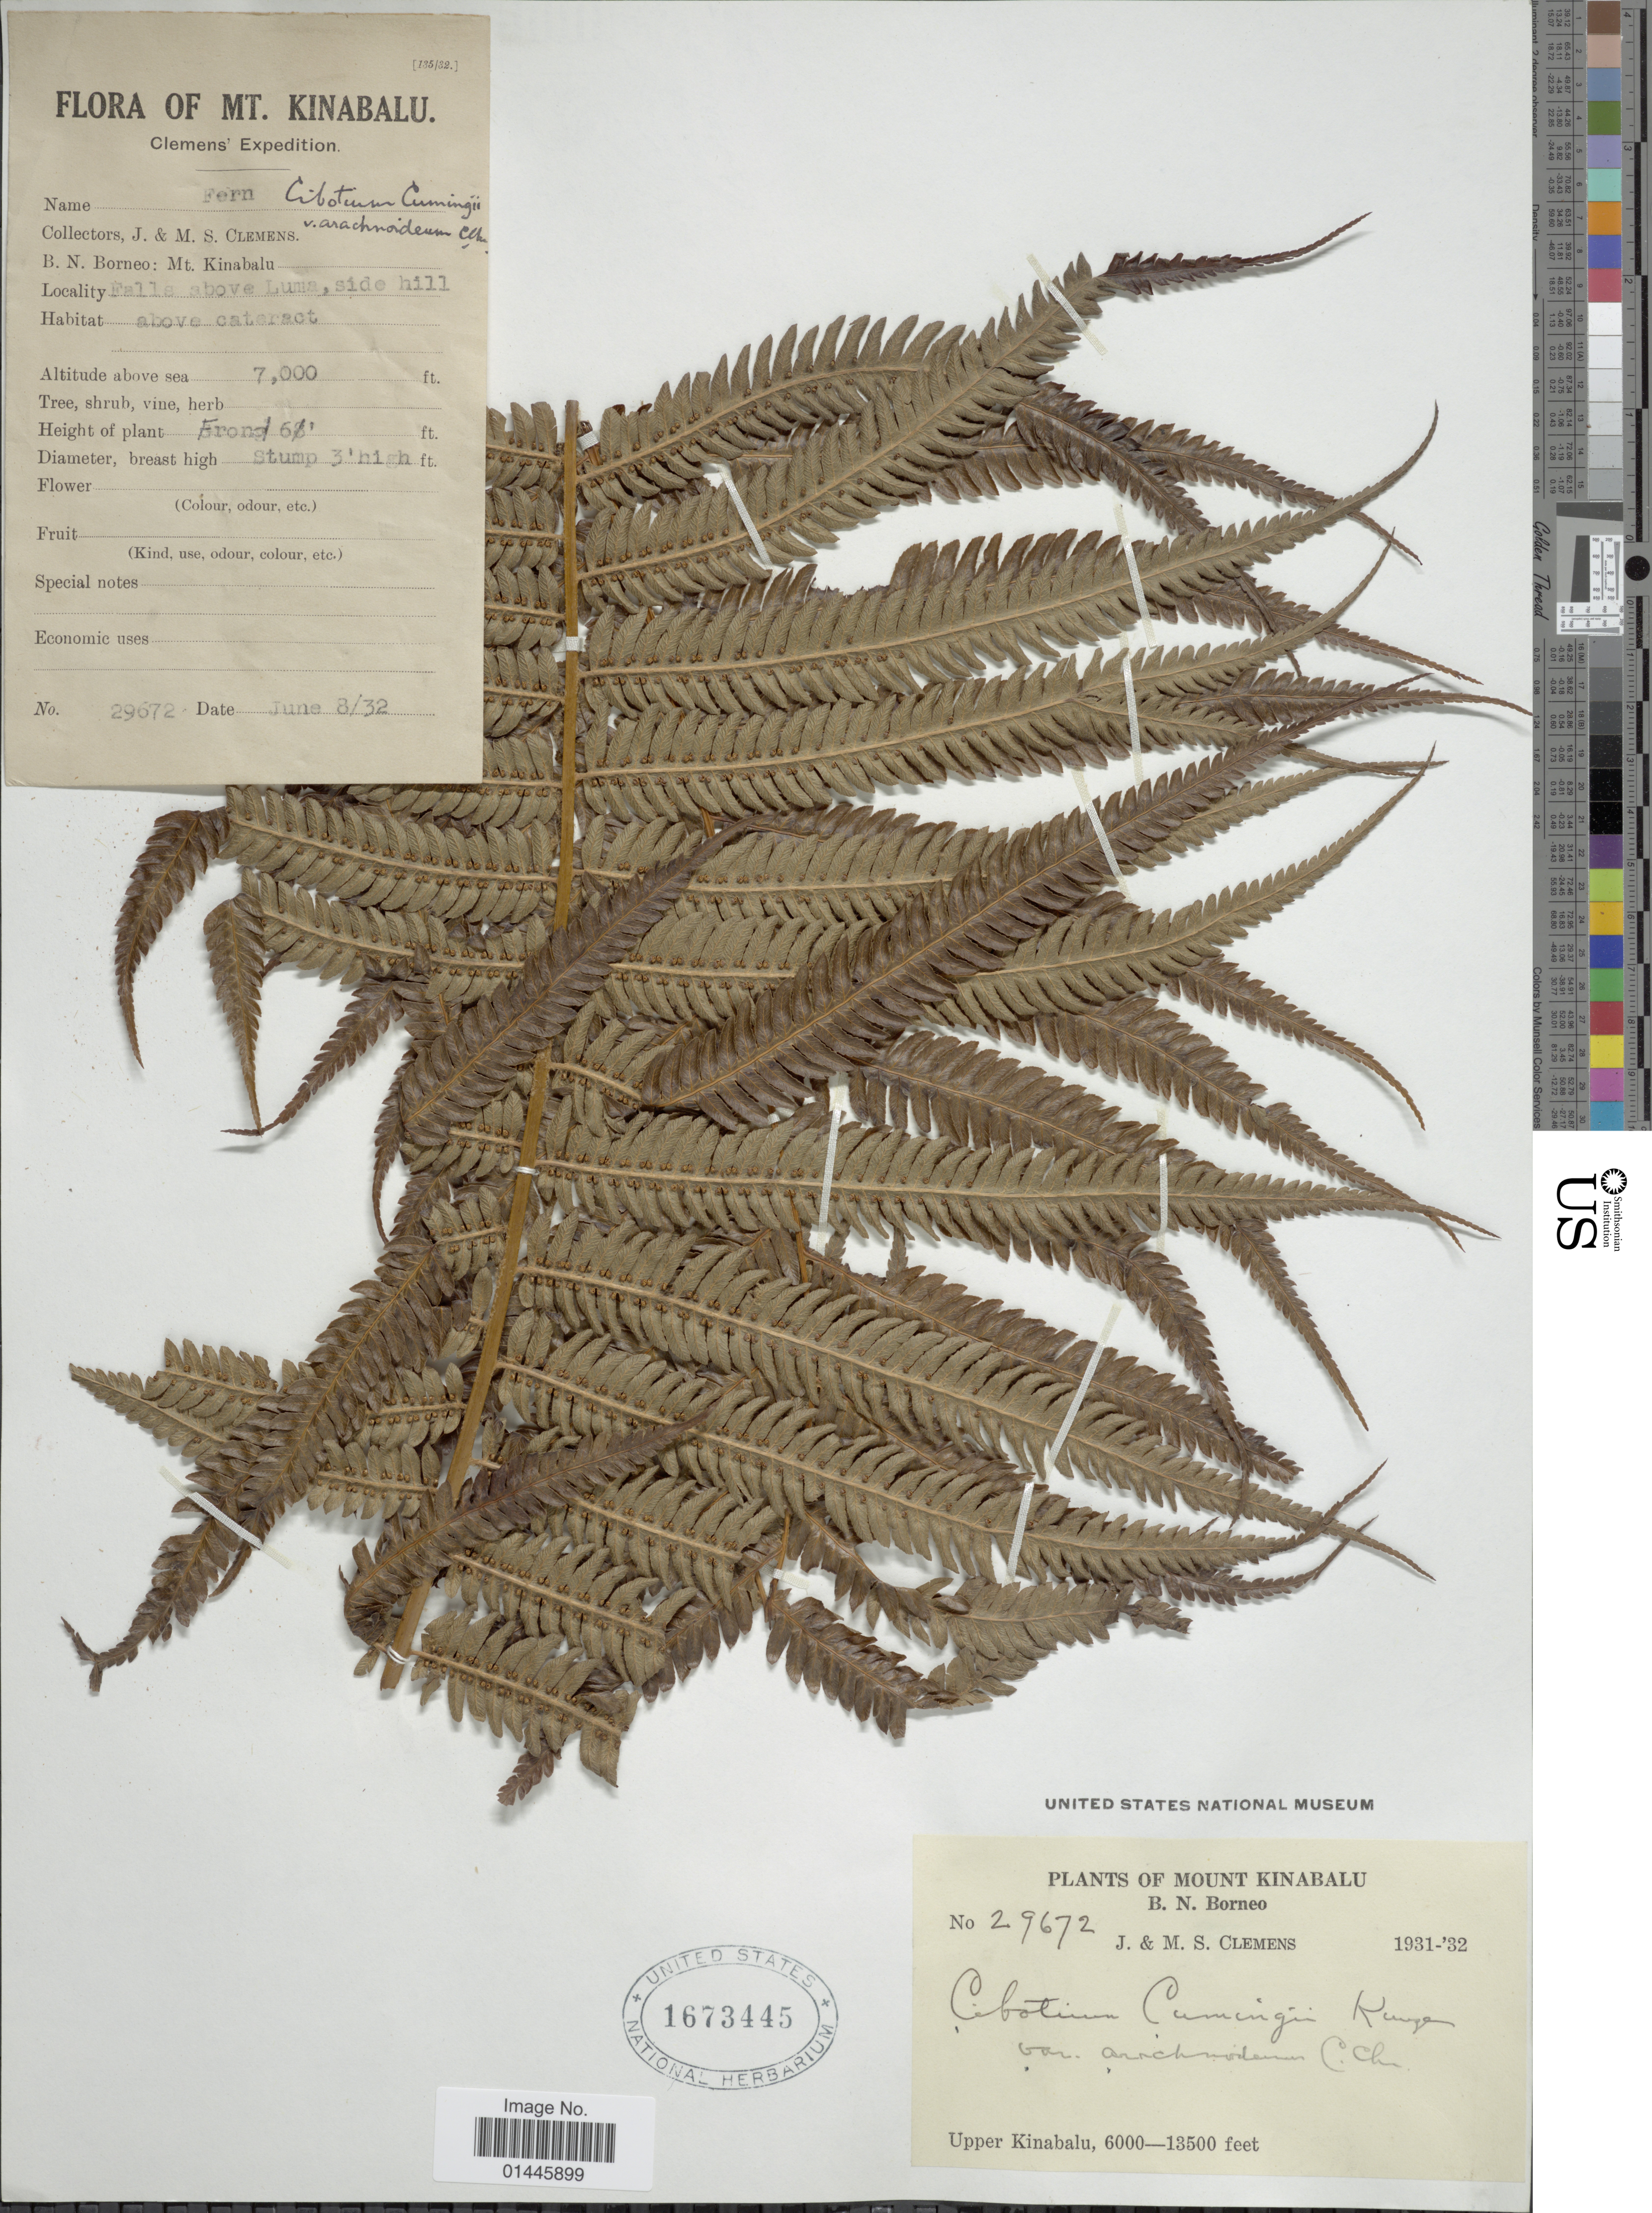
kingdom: Plantae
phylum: Tracheophyta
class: Polypodiopsida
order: Cyatheales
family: Cibotiaceae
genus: Cibotium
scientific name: Cibotium arachnoideum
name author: (C. Chr.) Holttum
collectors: J. Clemens & M. S. Clemens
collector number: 29672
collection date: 1931/1932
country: Malaysia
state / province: Sabah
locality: Mount Kinabalu, B.N. Borneo, Upper Kinabalu.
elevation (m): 1829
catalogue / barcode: US 1673445